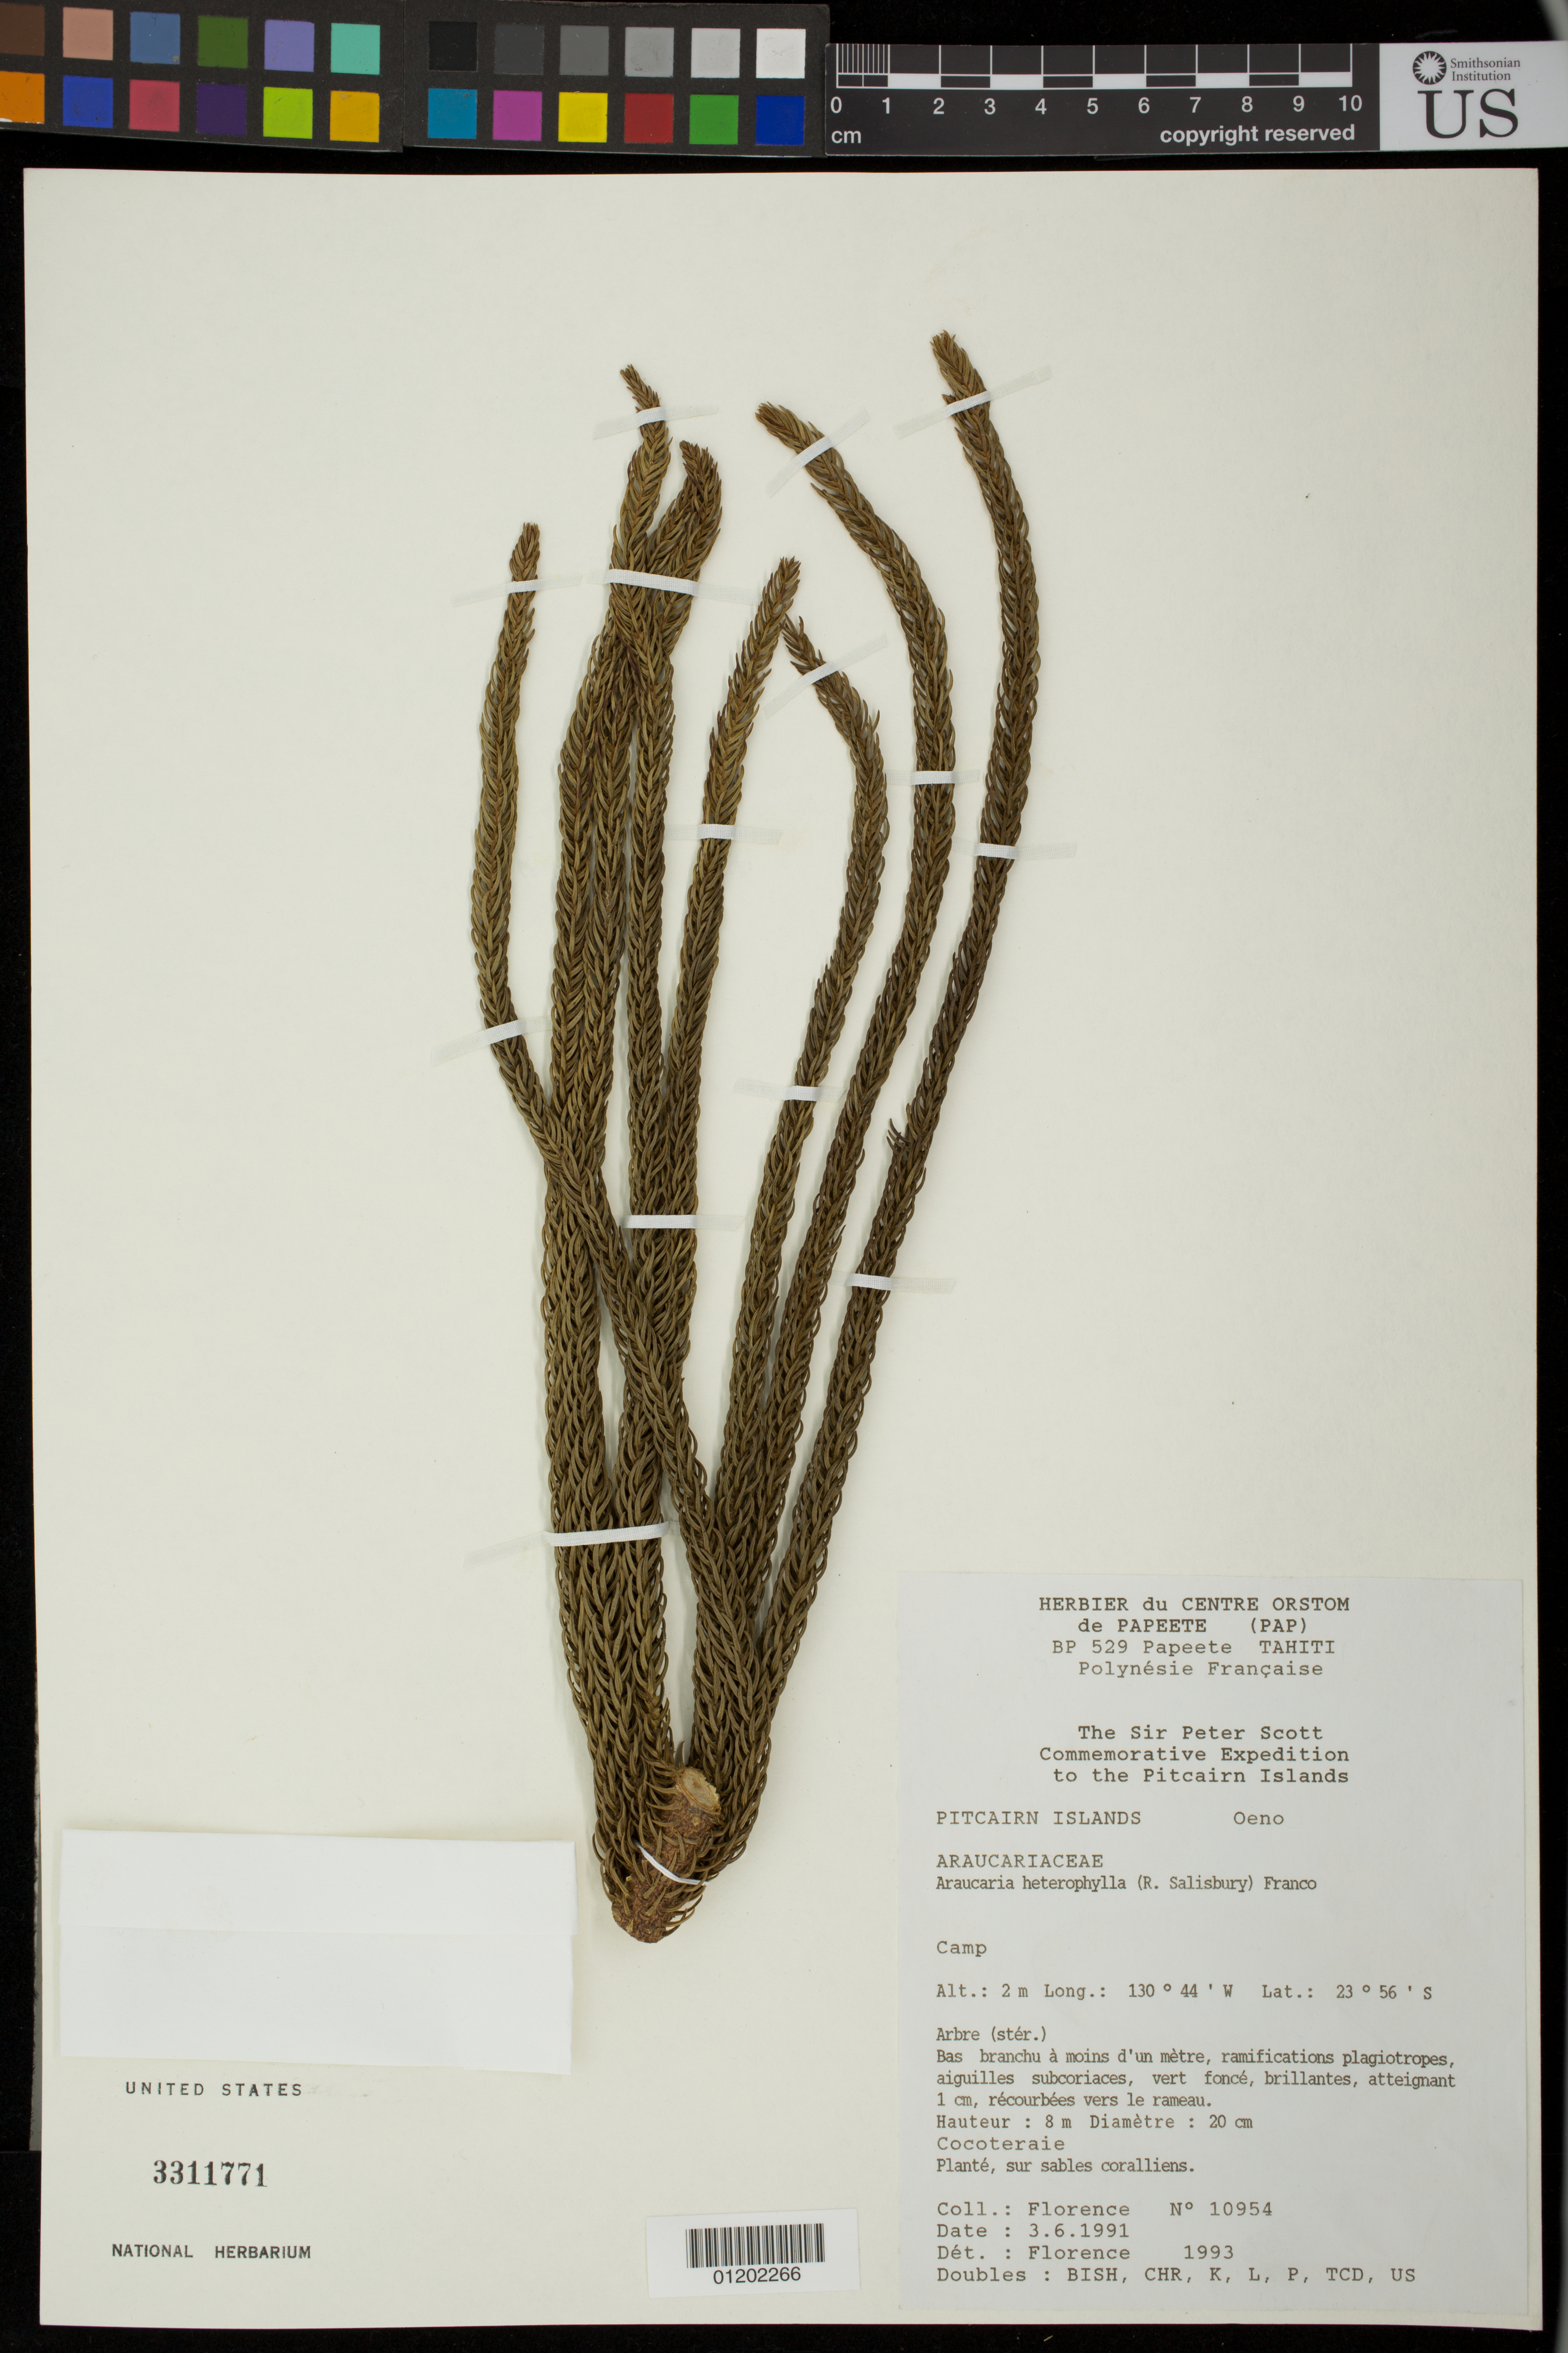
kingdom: Plantae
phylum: Tracheophyta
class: Pinopsida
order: Pinales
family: Araucariaceae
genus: Araucaria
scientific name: Araucaria heterophylla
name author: (Salisb.) Franco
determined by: Florence, J.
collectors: J. Florence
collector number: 10954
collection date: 1991-06-03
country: Pitcairn Islands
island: Oeno Island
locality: Oeno: Camp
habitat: cocoteraie plantè, sur sables coralliens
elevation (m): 2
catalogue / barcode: US 3311771